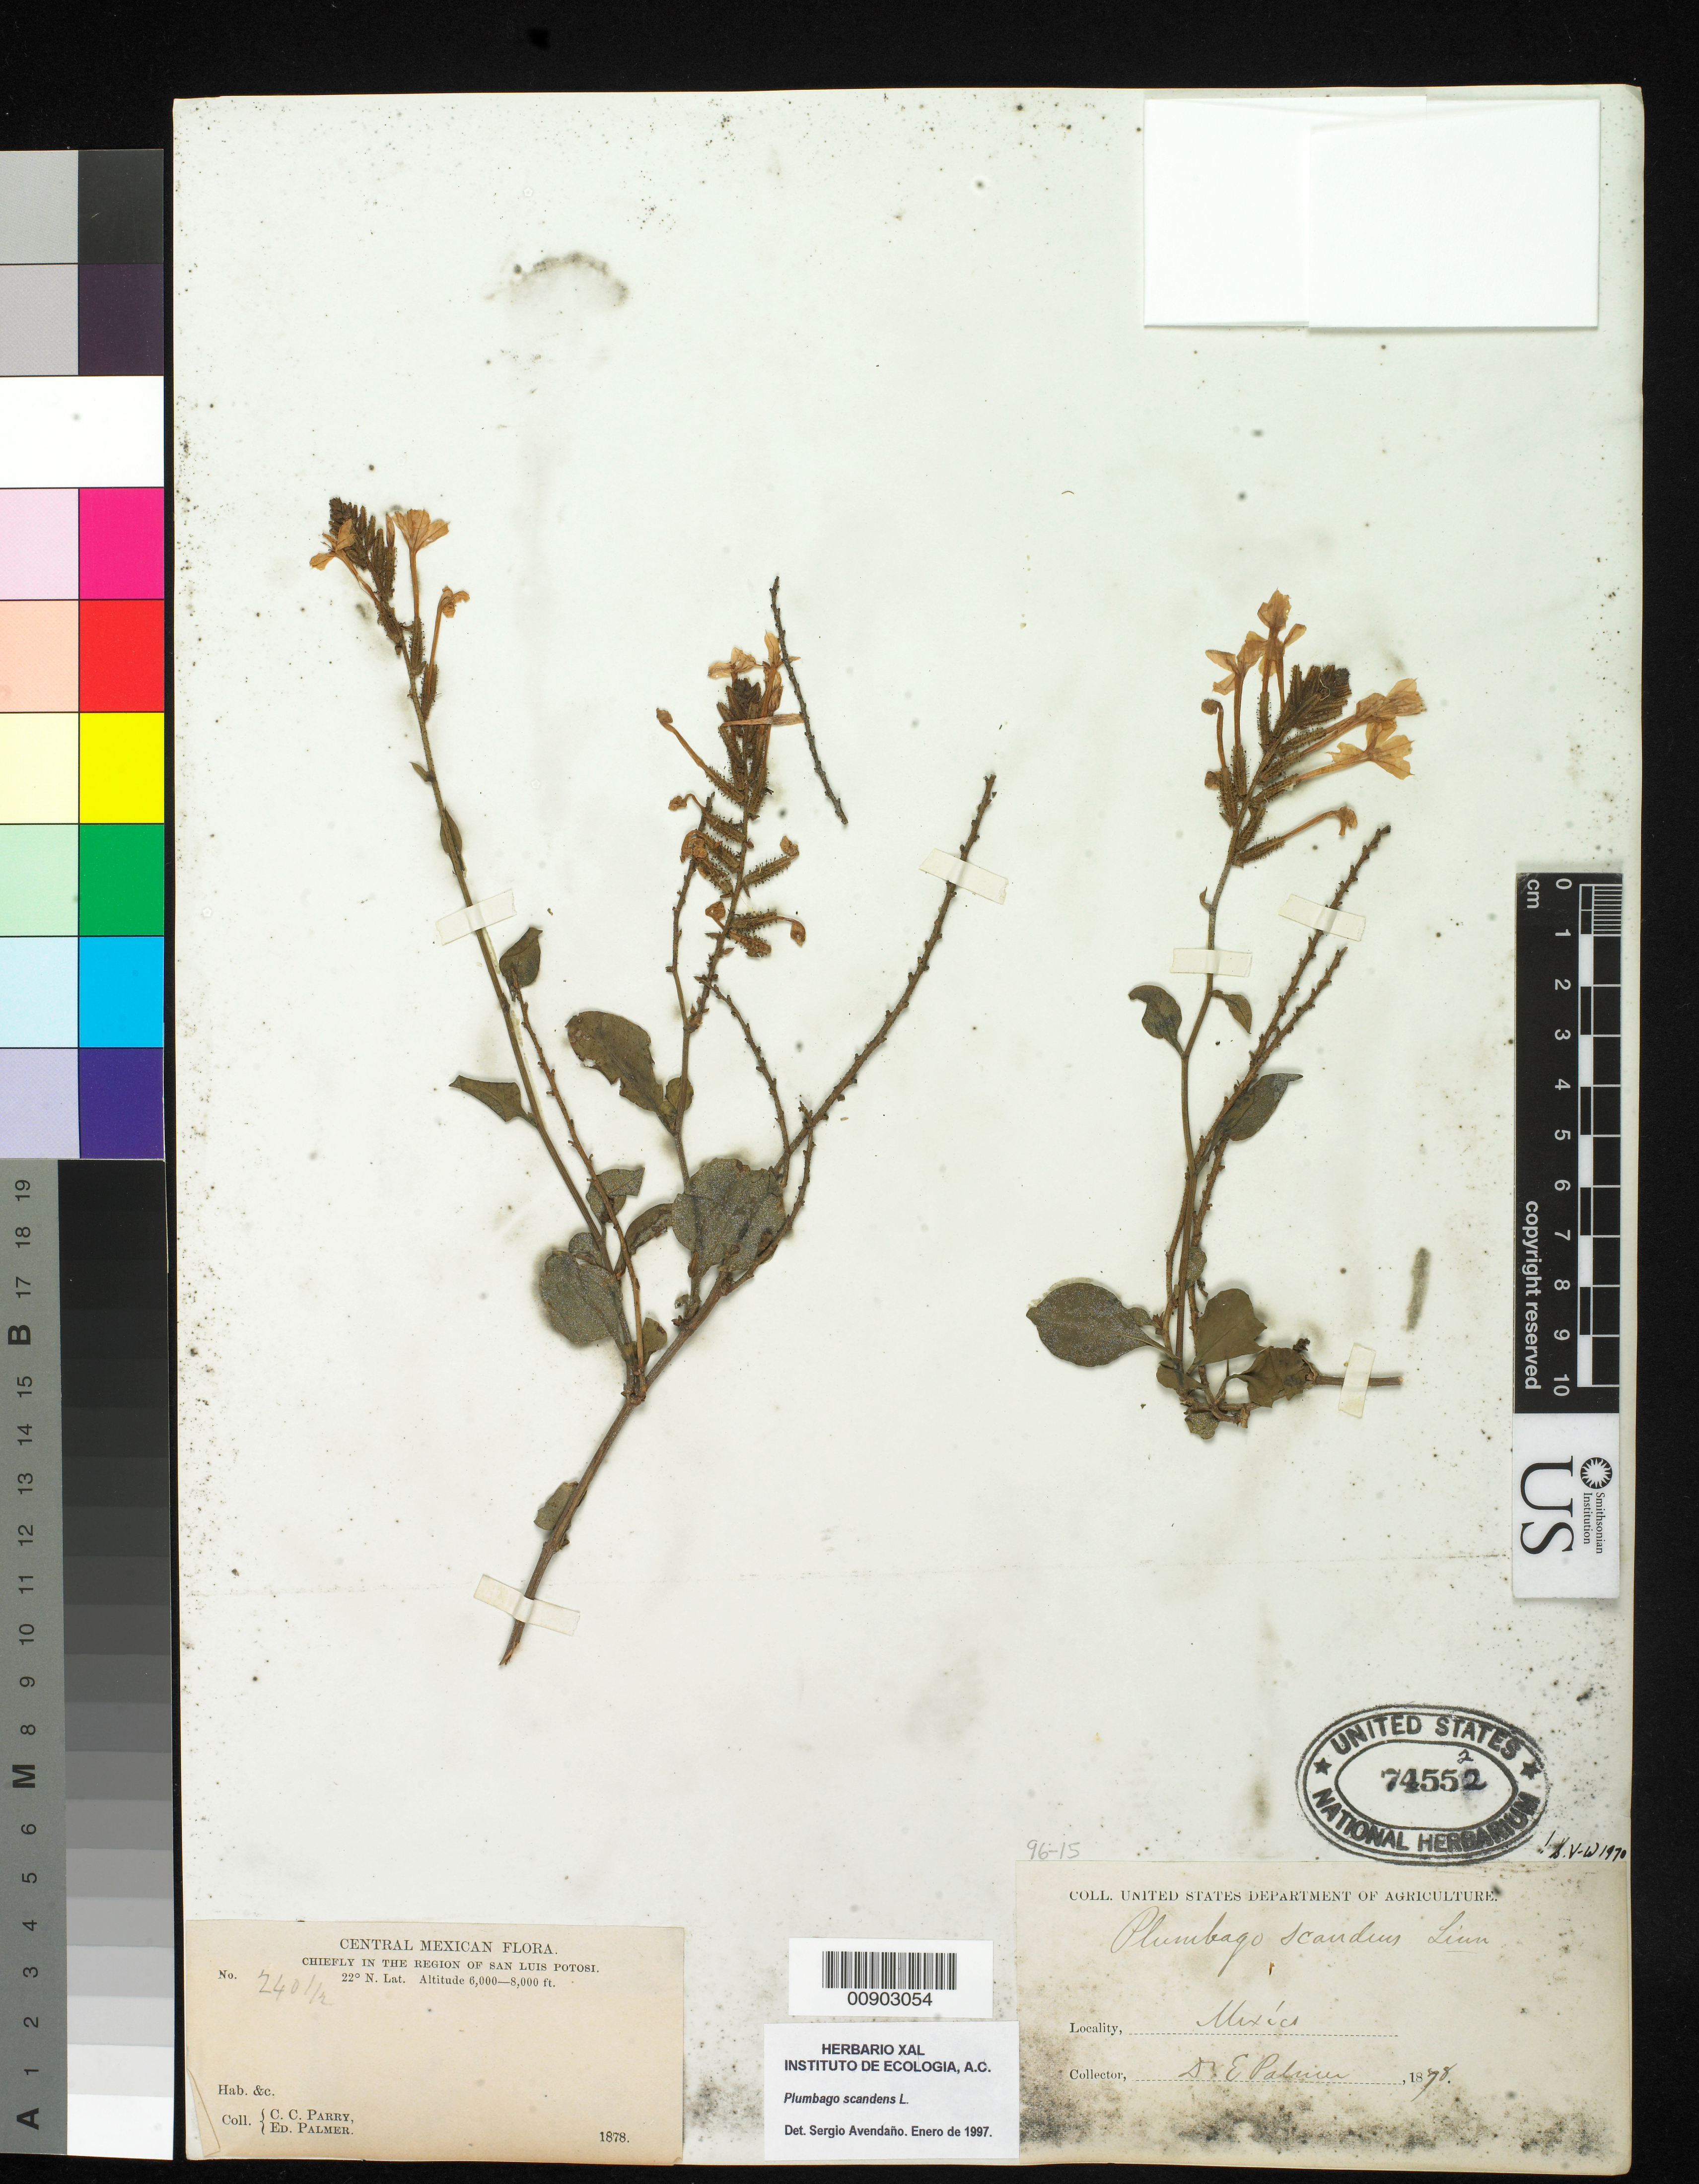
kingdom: Plantae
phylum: Tracheophyta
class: Magnoliopsida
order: Caryophyllales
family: Plumbaginaceae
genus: Plumbago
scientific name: Plumbago scandens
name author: L.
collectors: C. C. Parry & E. Palmer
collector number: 240½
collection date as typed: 1878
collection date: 1878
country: Mexico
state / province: San Luis Potosí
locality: Chiefly in the region of San Luis Potosí.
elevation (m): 1829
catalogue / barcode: US 74552